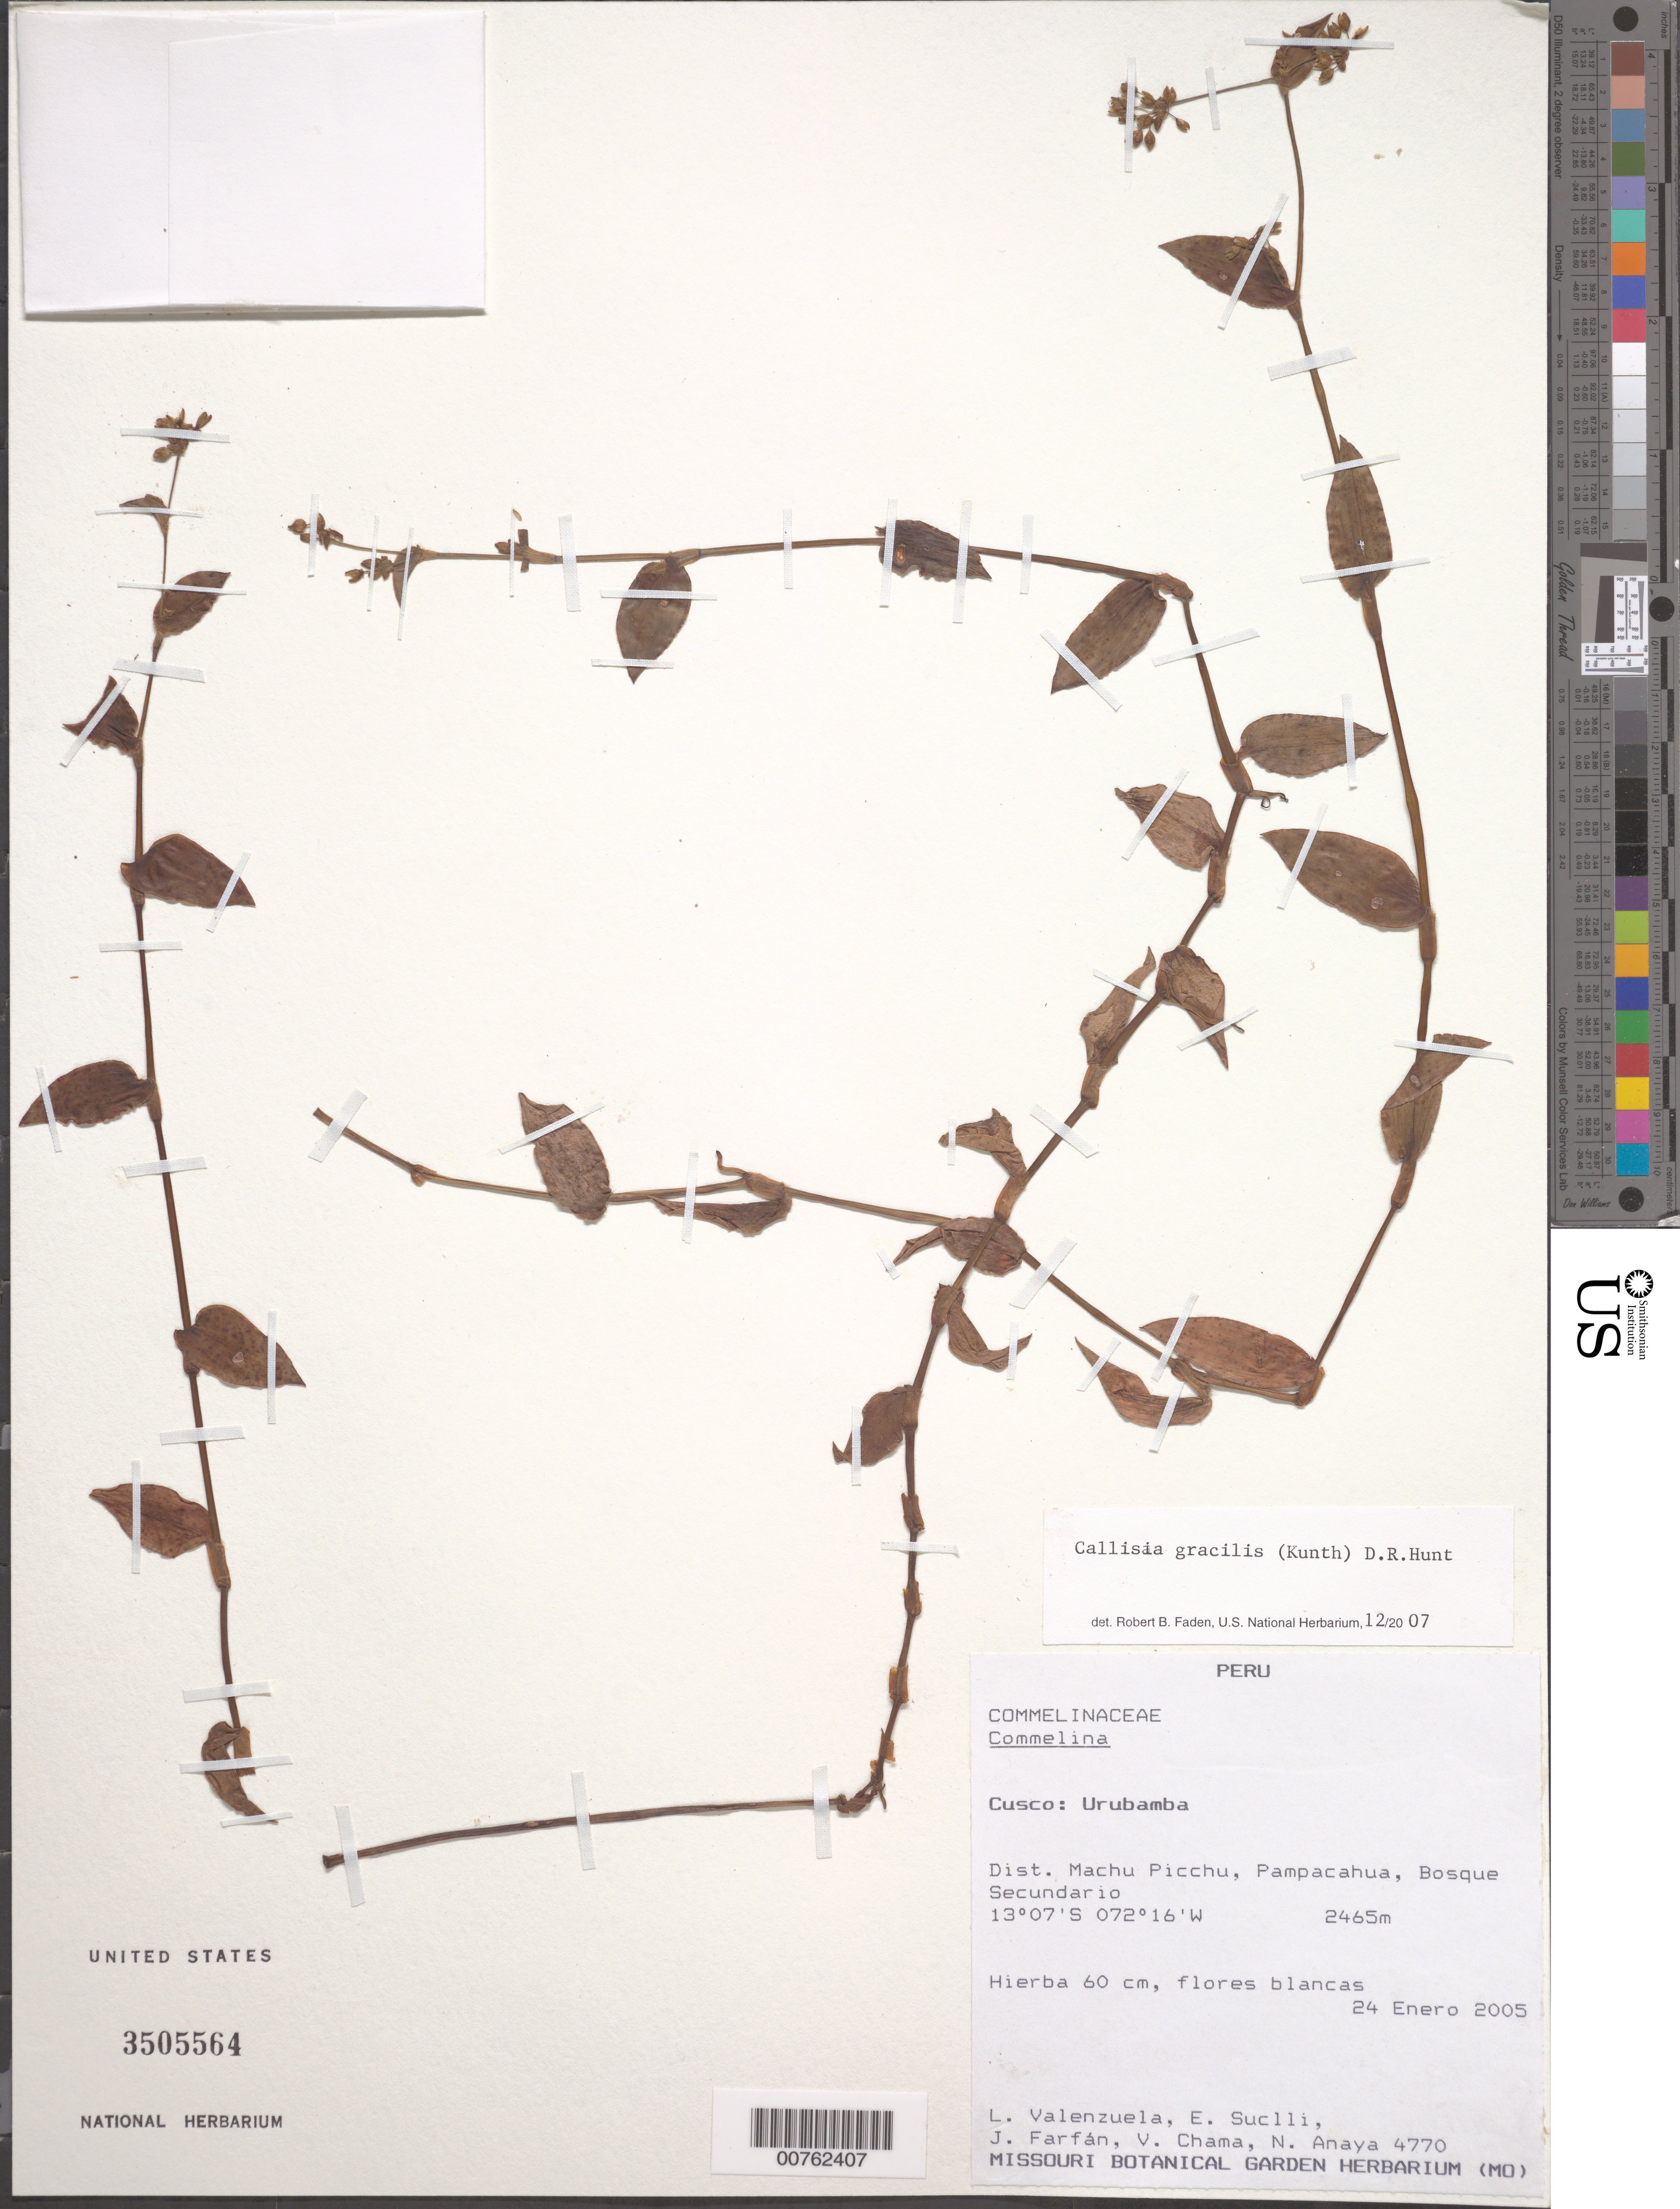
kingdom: Plantae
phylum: Tracheophyta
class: Liliopsida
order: Commelinales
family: Commelinaceae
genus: Callisia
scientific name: Callisia gracilis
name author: (Kunth) D.R. Hunt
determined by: Faden, Robert B., (US), Smithsonian Institution - National Museum of Natural History (UNITED STATES)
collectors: L. Valenzuela, E. Suclli, J. Farfán, V. Chama & N. Anaya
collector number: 4770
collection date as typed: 24 Jan 2005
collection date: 2005-01-24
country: Peru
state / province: Cusco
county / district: Urubamba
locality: Dist. Machu Picchu, Pampacahua, Bosque Secundario.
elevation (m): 2465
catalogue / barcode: US 3505564